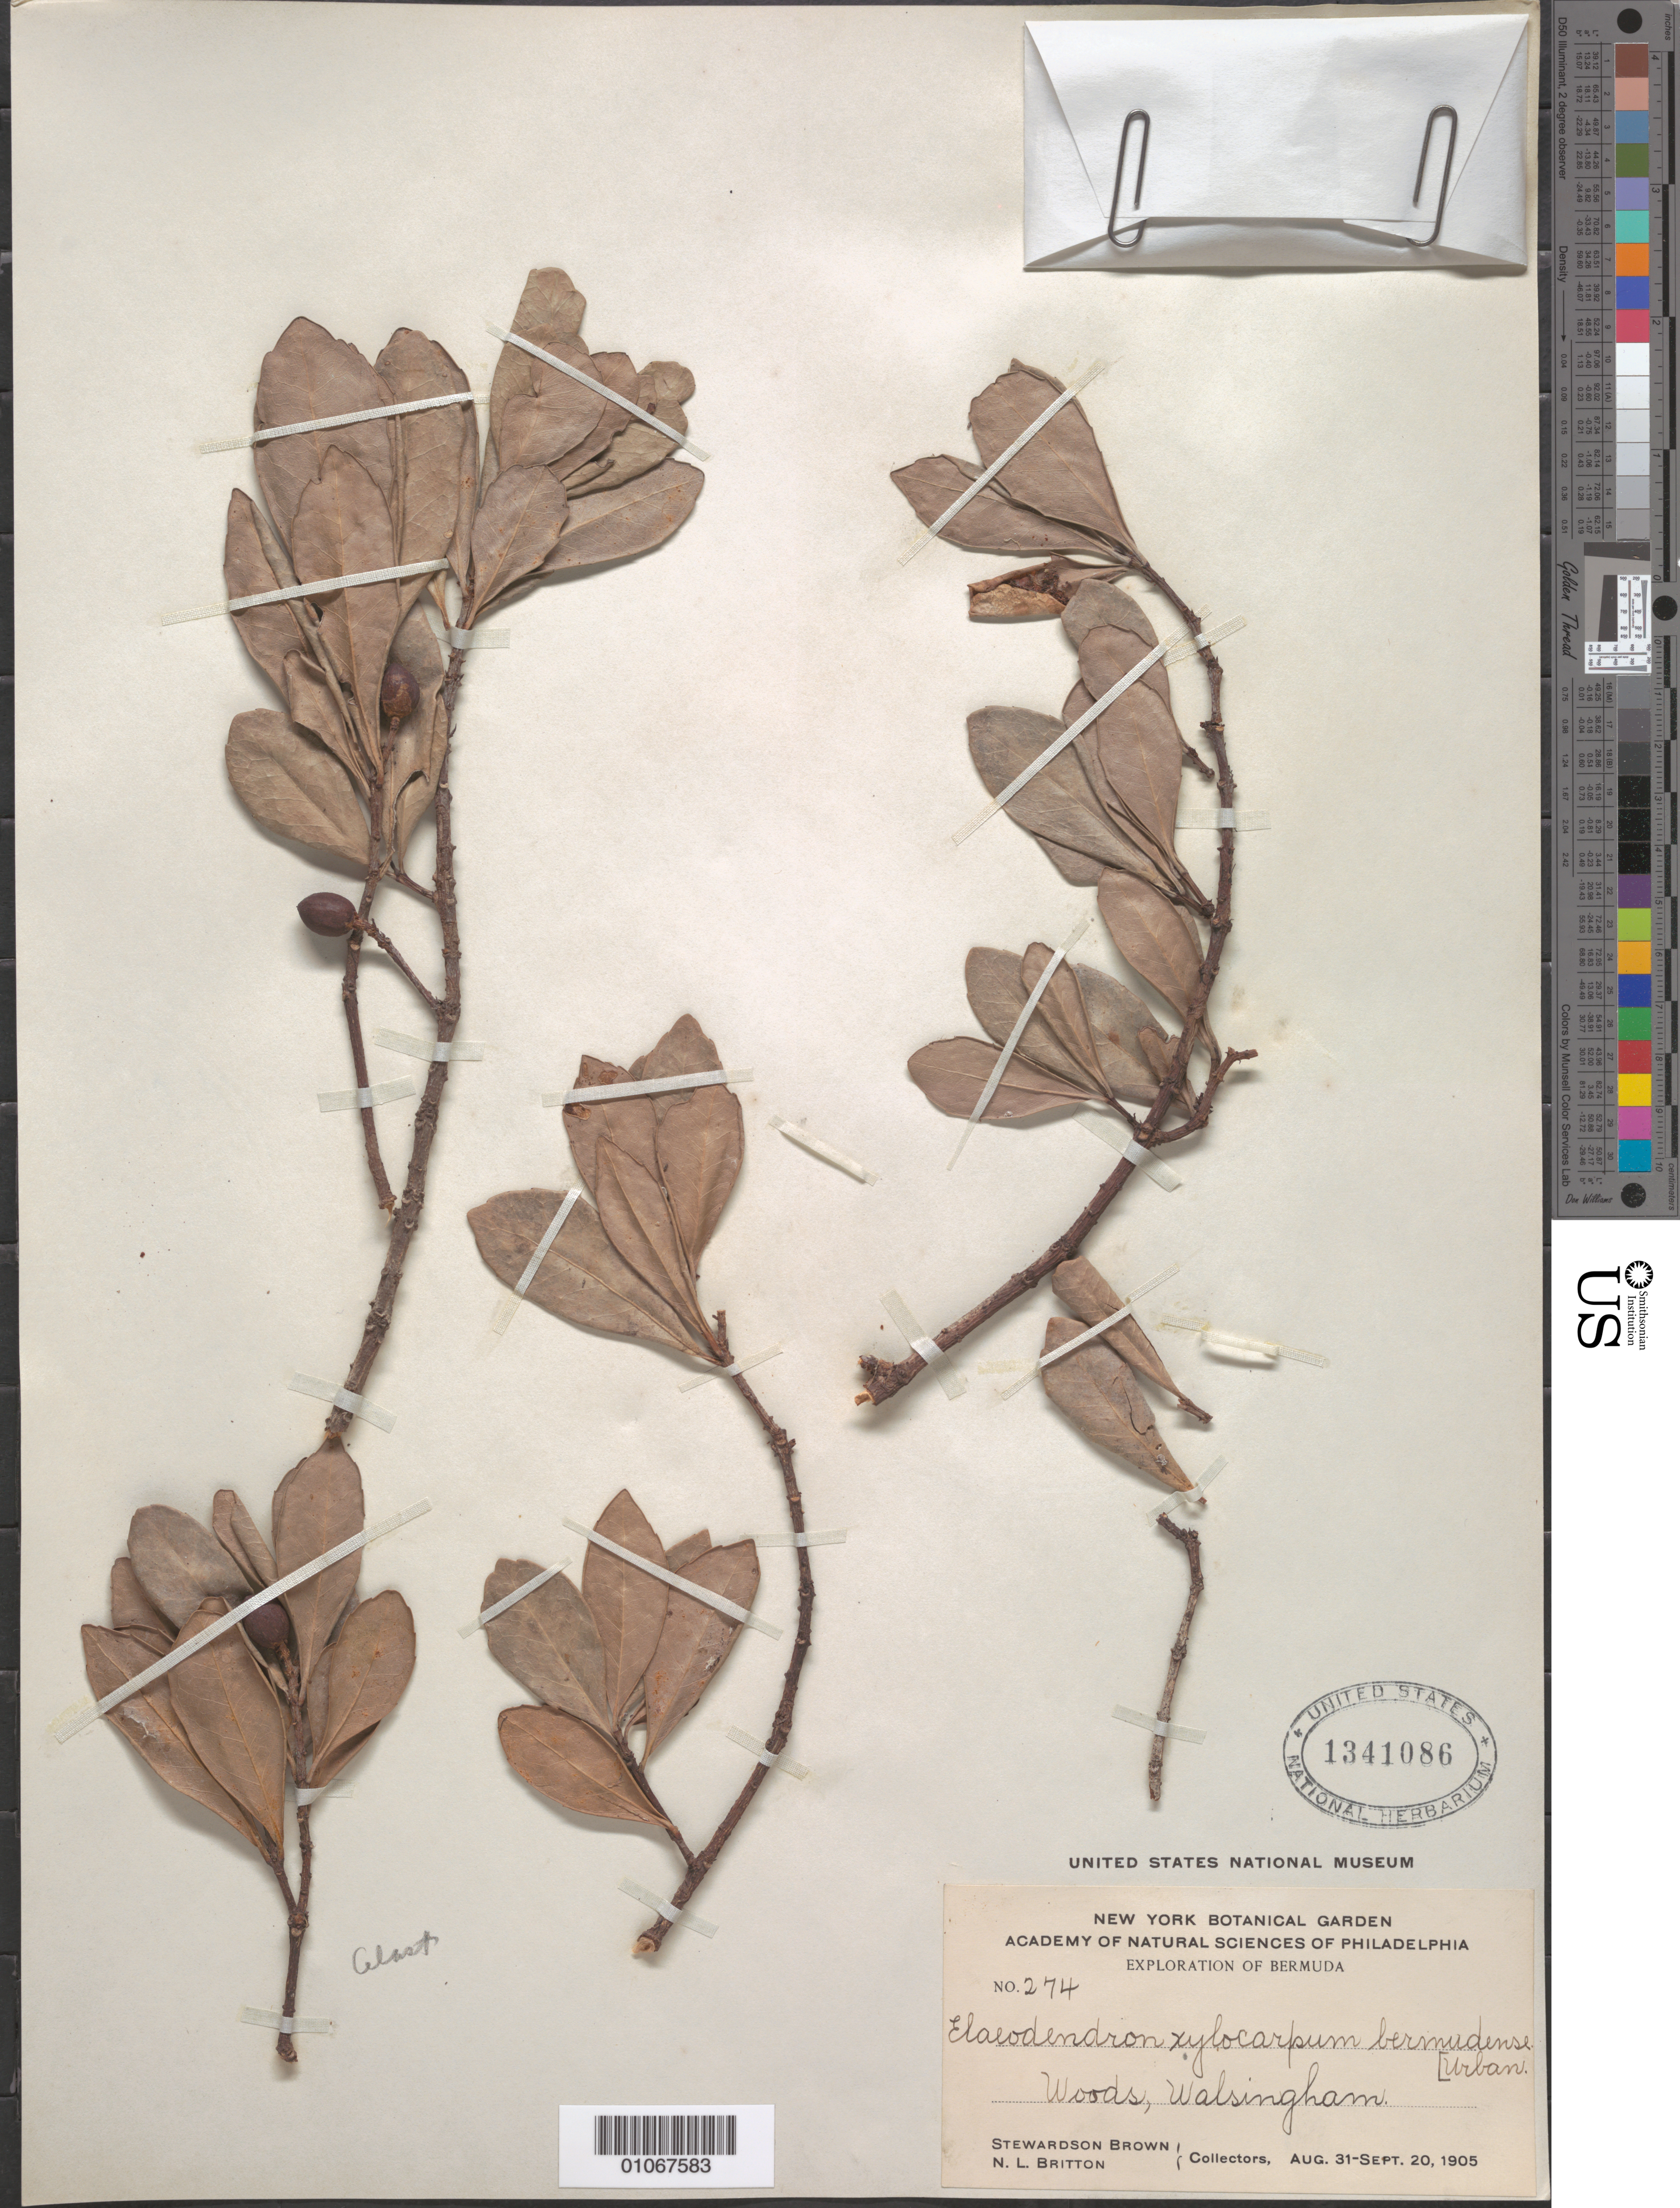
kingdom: Plantae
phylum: Tracheophyta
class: Magnoliopsida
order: Celastrales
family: Celastraceae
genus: Elaeodendron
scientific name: Elaeodendron xylocarpum var. bermudense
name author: Urb.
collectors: S. Brown & N. Britton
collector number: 274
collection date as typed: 31 Aug 1905 to 20 Sep 1905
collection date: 1905-08-31/1905-09-20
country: Bermuda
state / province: Hamilton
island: Bermuda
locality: Woods, Walsingham.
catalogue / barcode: US 1341086